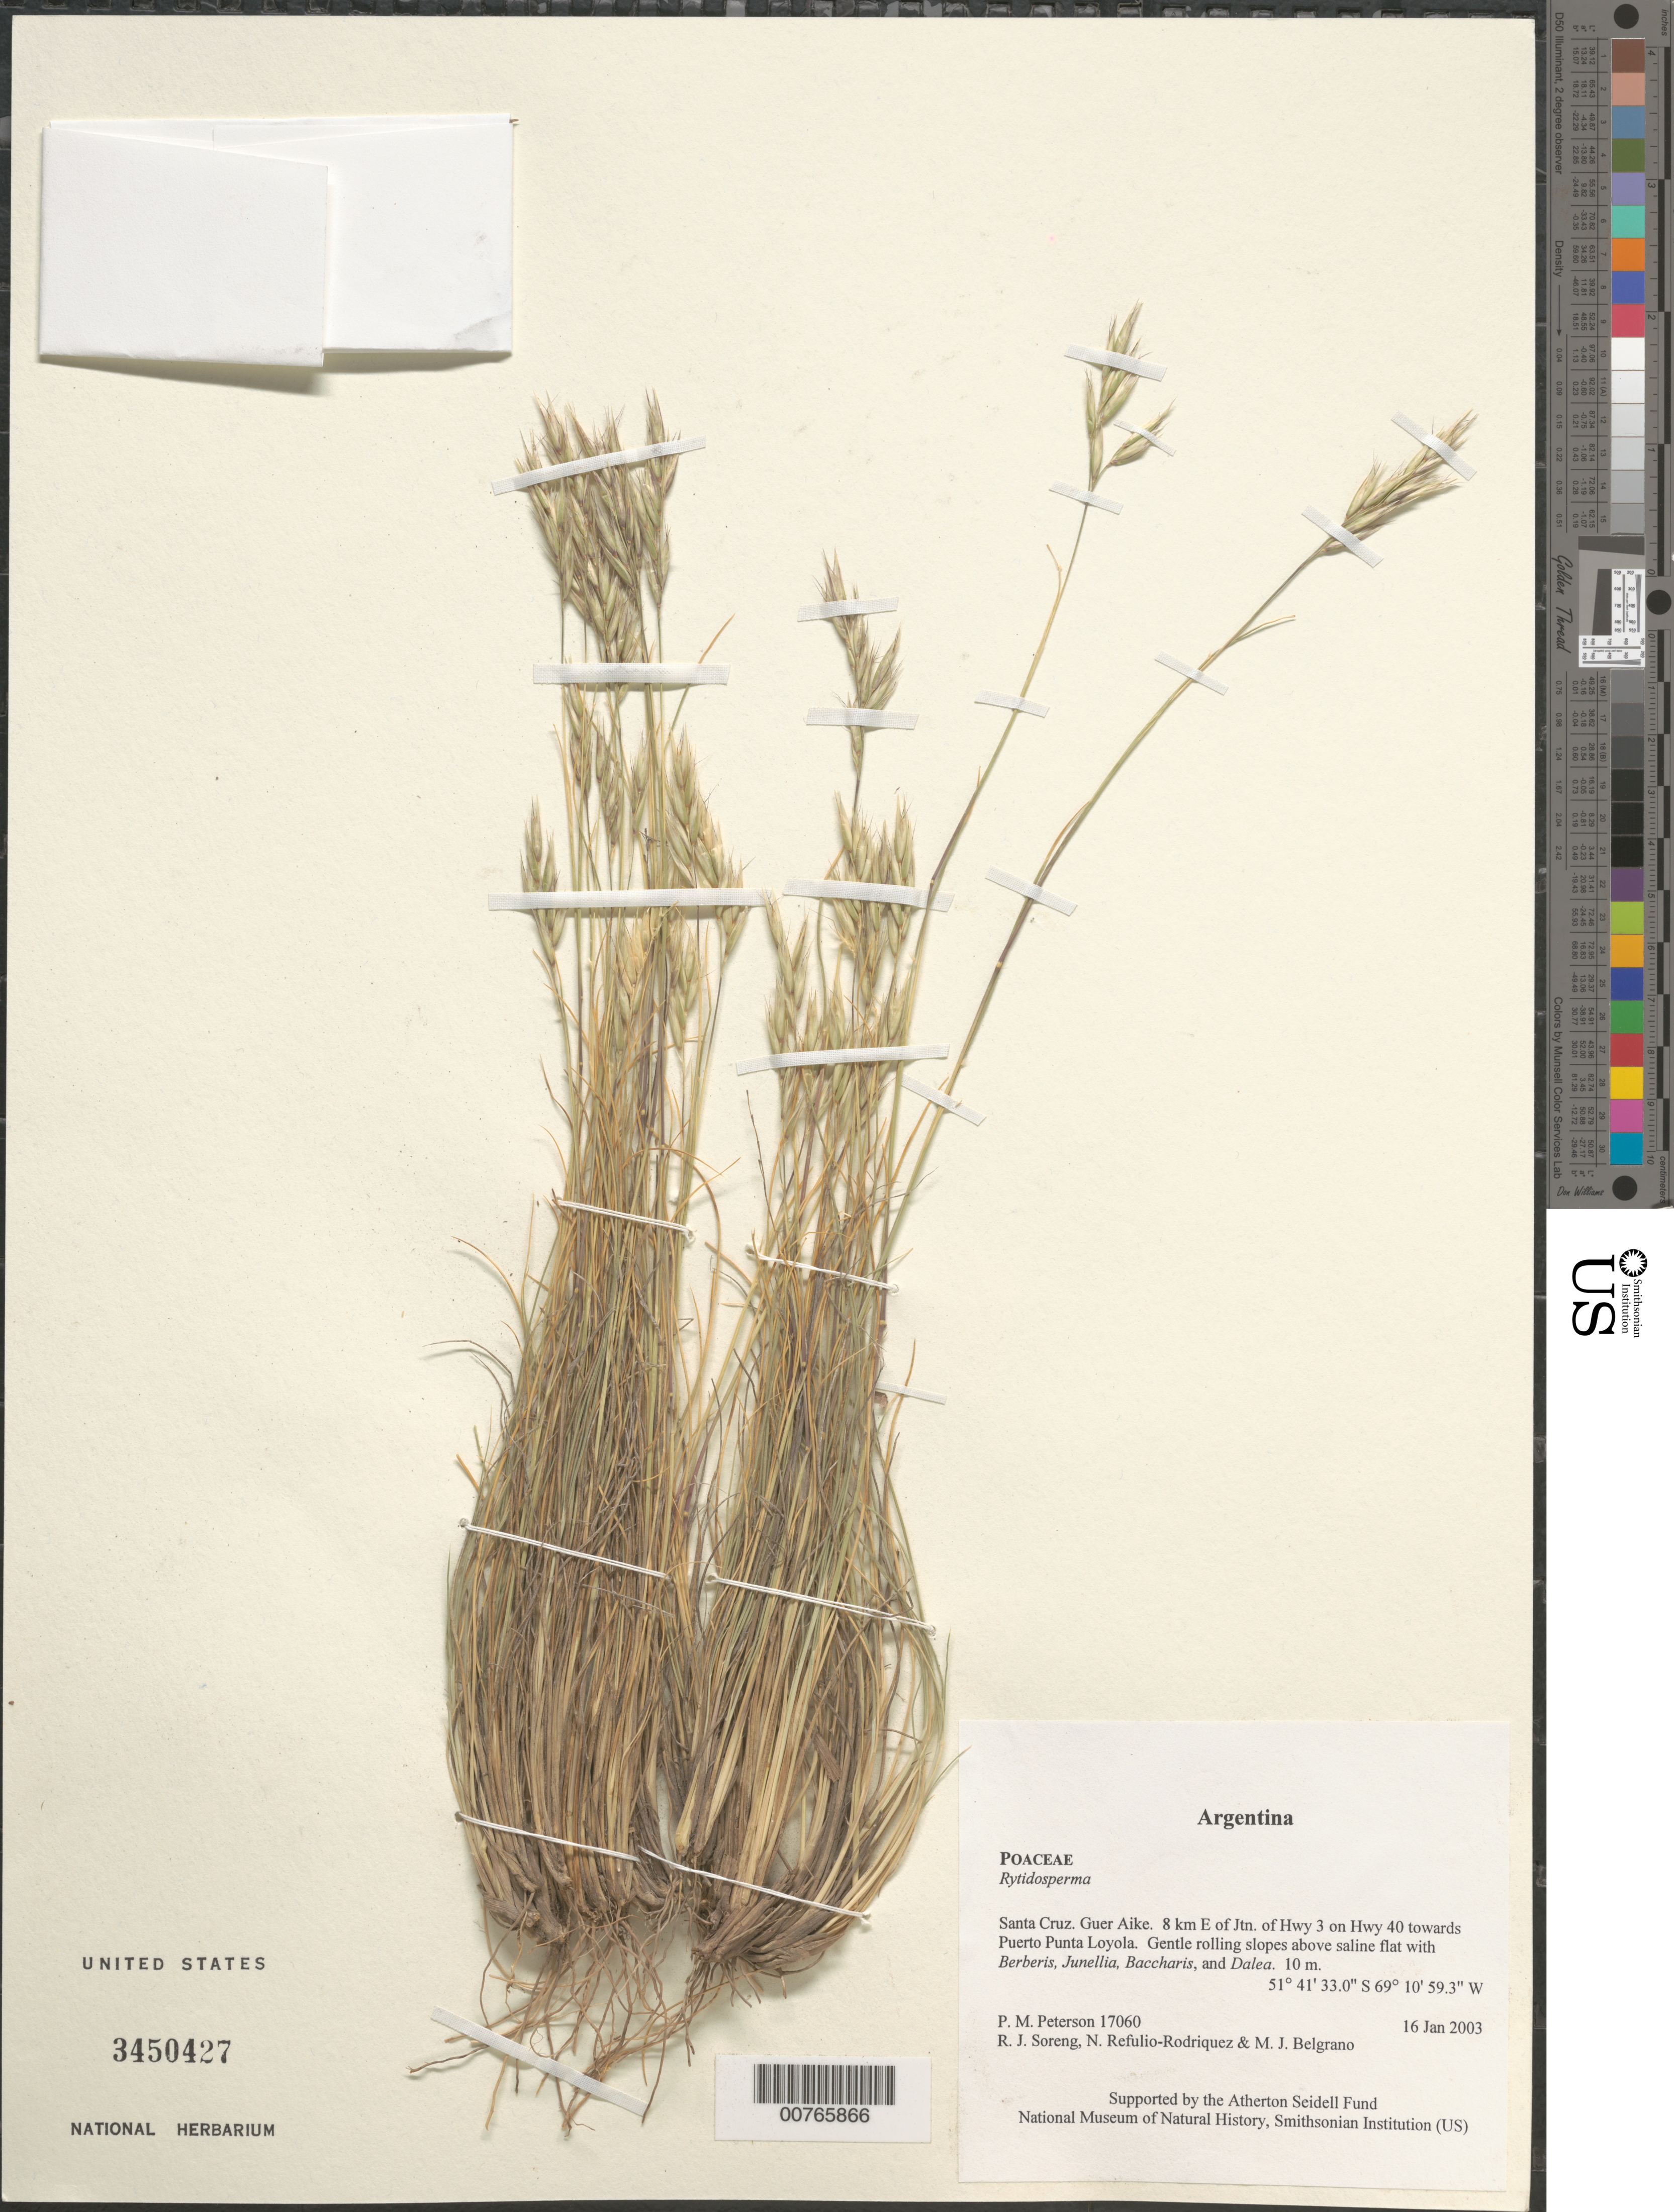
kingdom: Plantae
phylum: Tracheophyta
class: Liliopsida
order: Poales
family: Poaceae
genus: Rytidosperma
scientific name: Rytidosperma sp.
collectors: P. M. Peterson, R. J. Soreng, N. Refulio-Rodríguez & M. Belgrano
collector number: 17060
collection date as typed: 16 Jan 2003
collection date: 2003-01-16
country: Argentina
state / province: Santa Cruz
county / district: Guer Aike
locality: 8 km E of Jtn. of Hwy 3 on Hwy 40 towards Puerto Punta Loyola. Gentle rolling slopes above saline flat with Berberis, Junellia, Baccharis, and Dalea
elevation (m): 10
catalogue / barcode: US 3450427